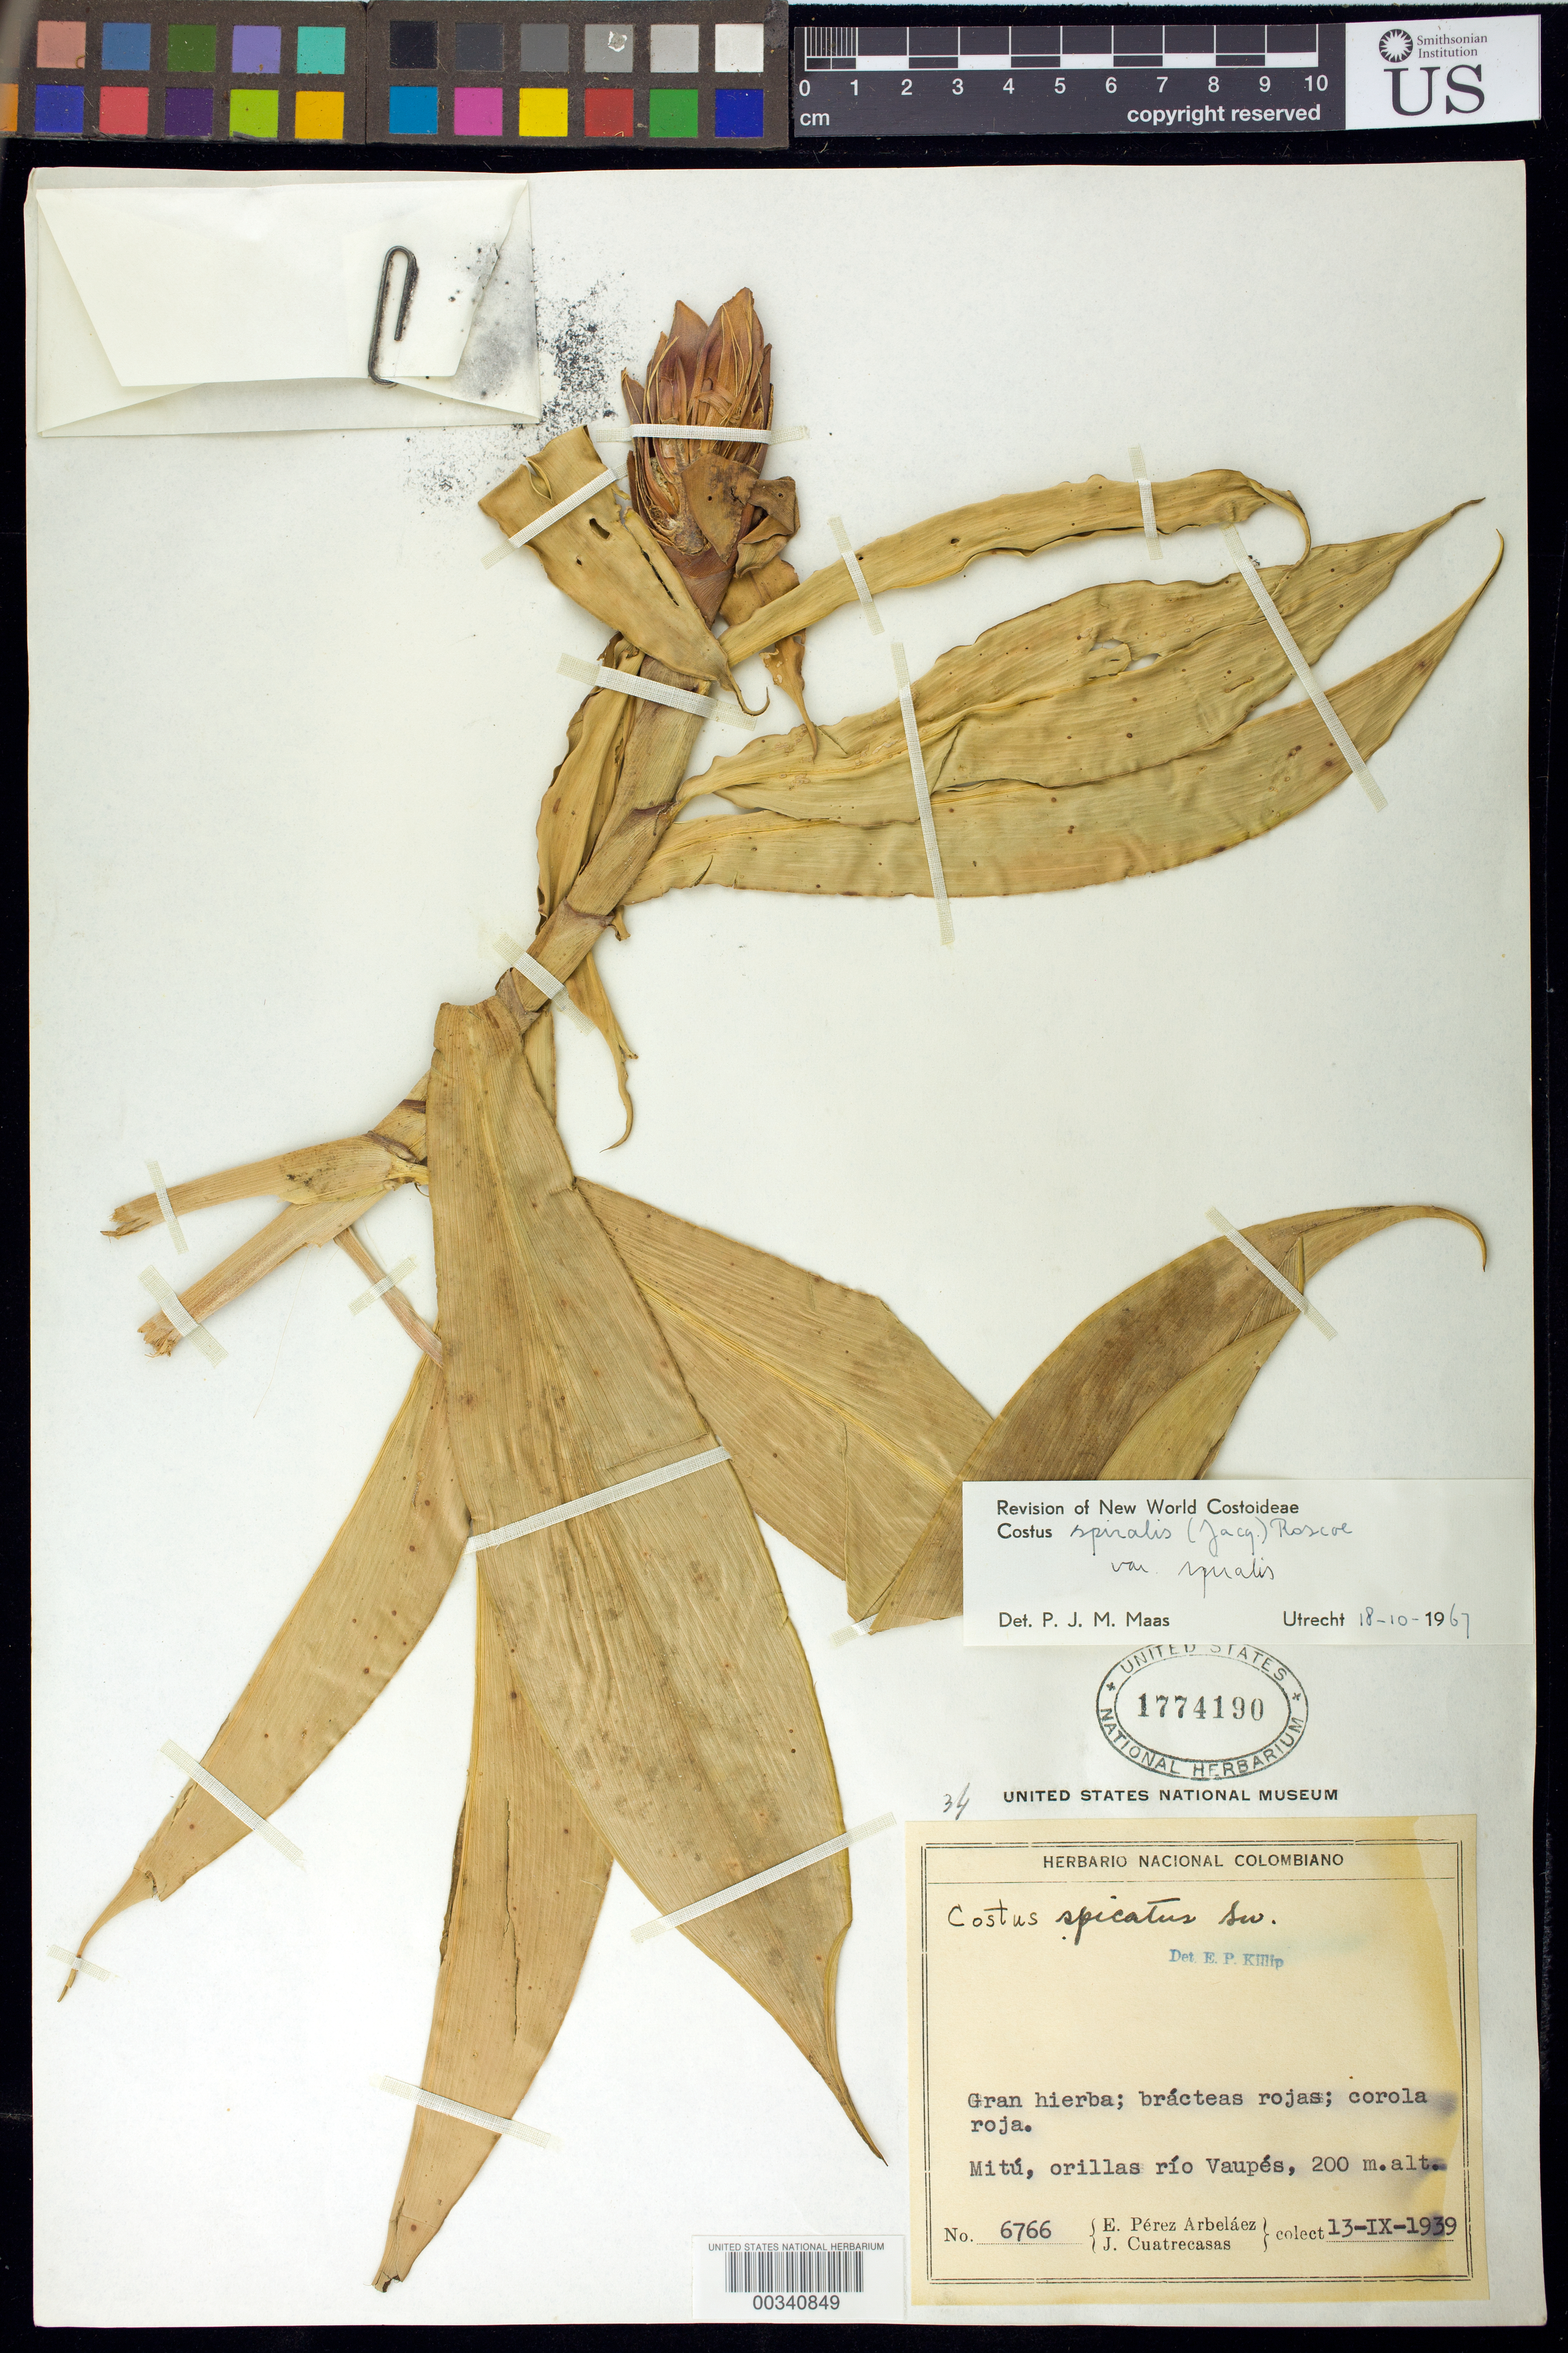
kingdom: Plantae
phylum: Tracheophyta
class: Liliopsida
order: Zingiberales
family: Costaceae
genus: Costus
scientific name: Costus spiralis var. spiralis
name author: (Jacq.) Roscoe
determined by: Maas, Paul J. M.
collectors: E. Pérez Arbeláez & J. Cuatrecasas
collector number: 6766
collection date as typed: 13 Sep 1939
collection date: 1939-09-13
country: Colombia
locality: Mitu, Orilas Rio Vaupes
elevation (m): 200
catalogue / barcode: US 1774190